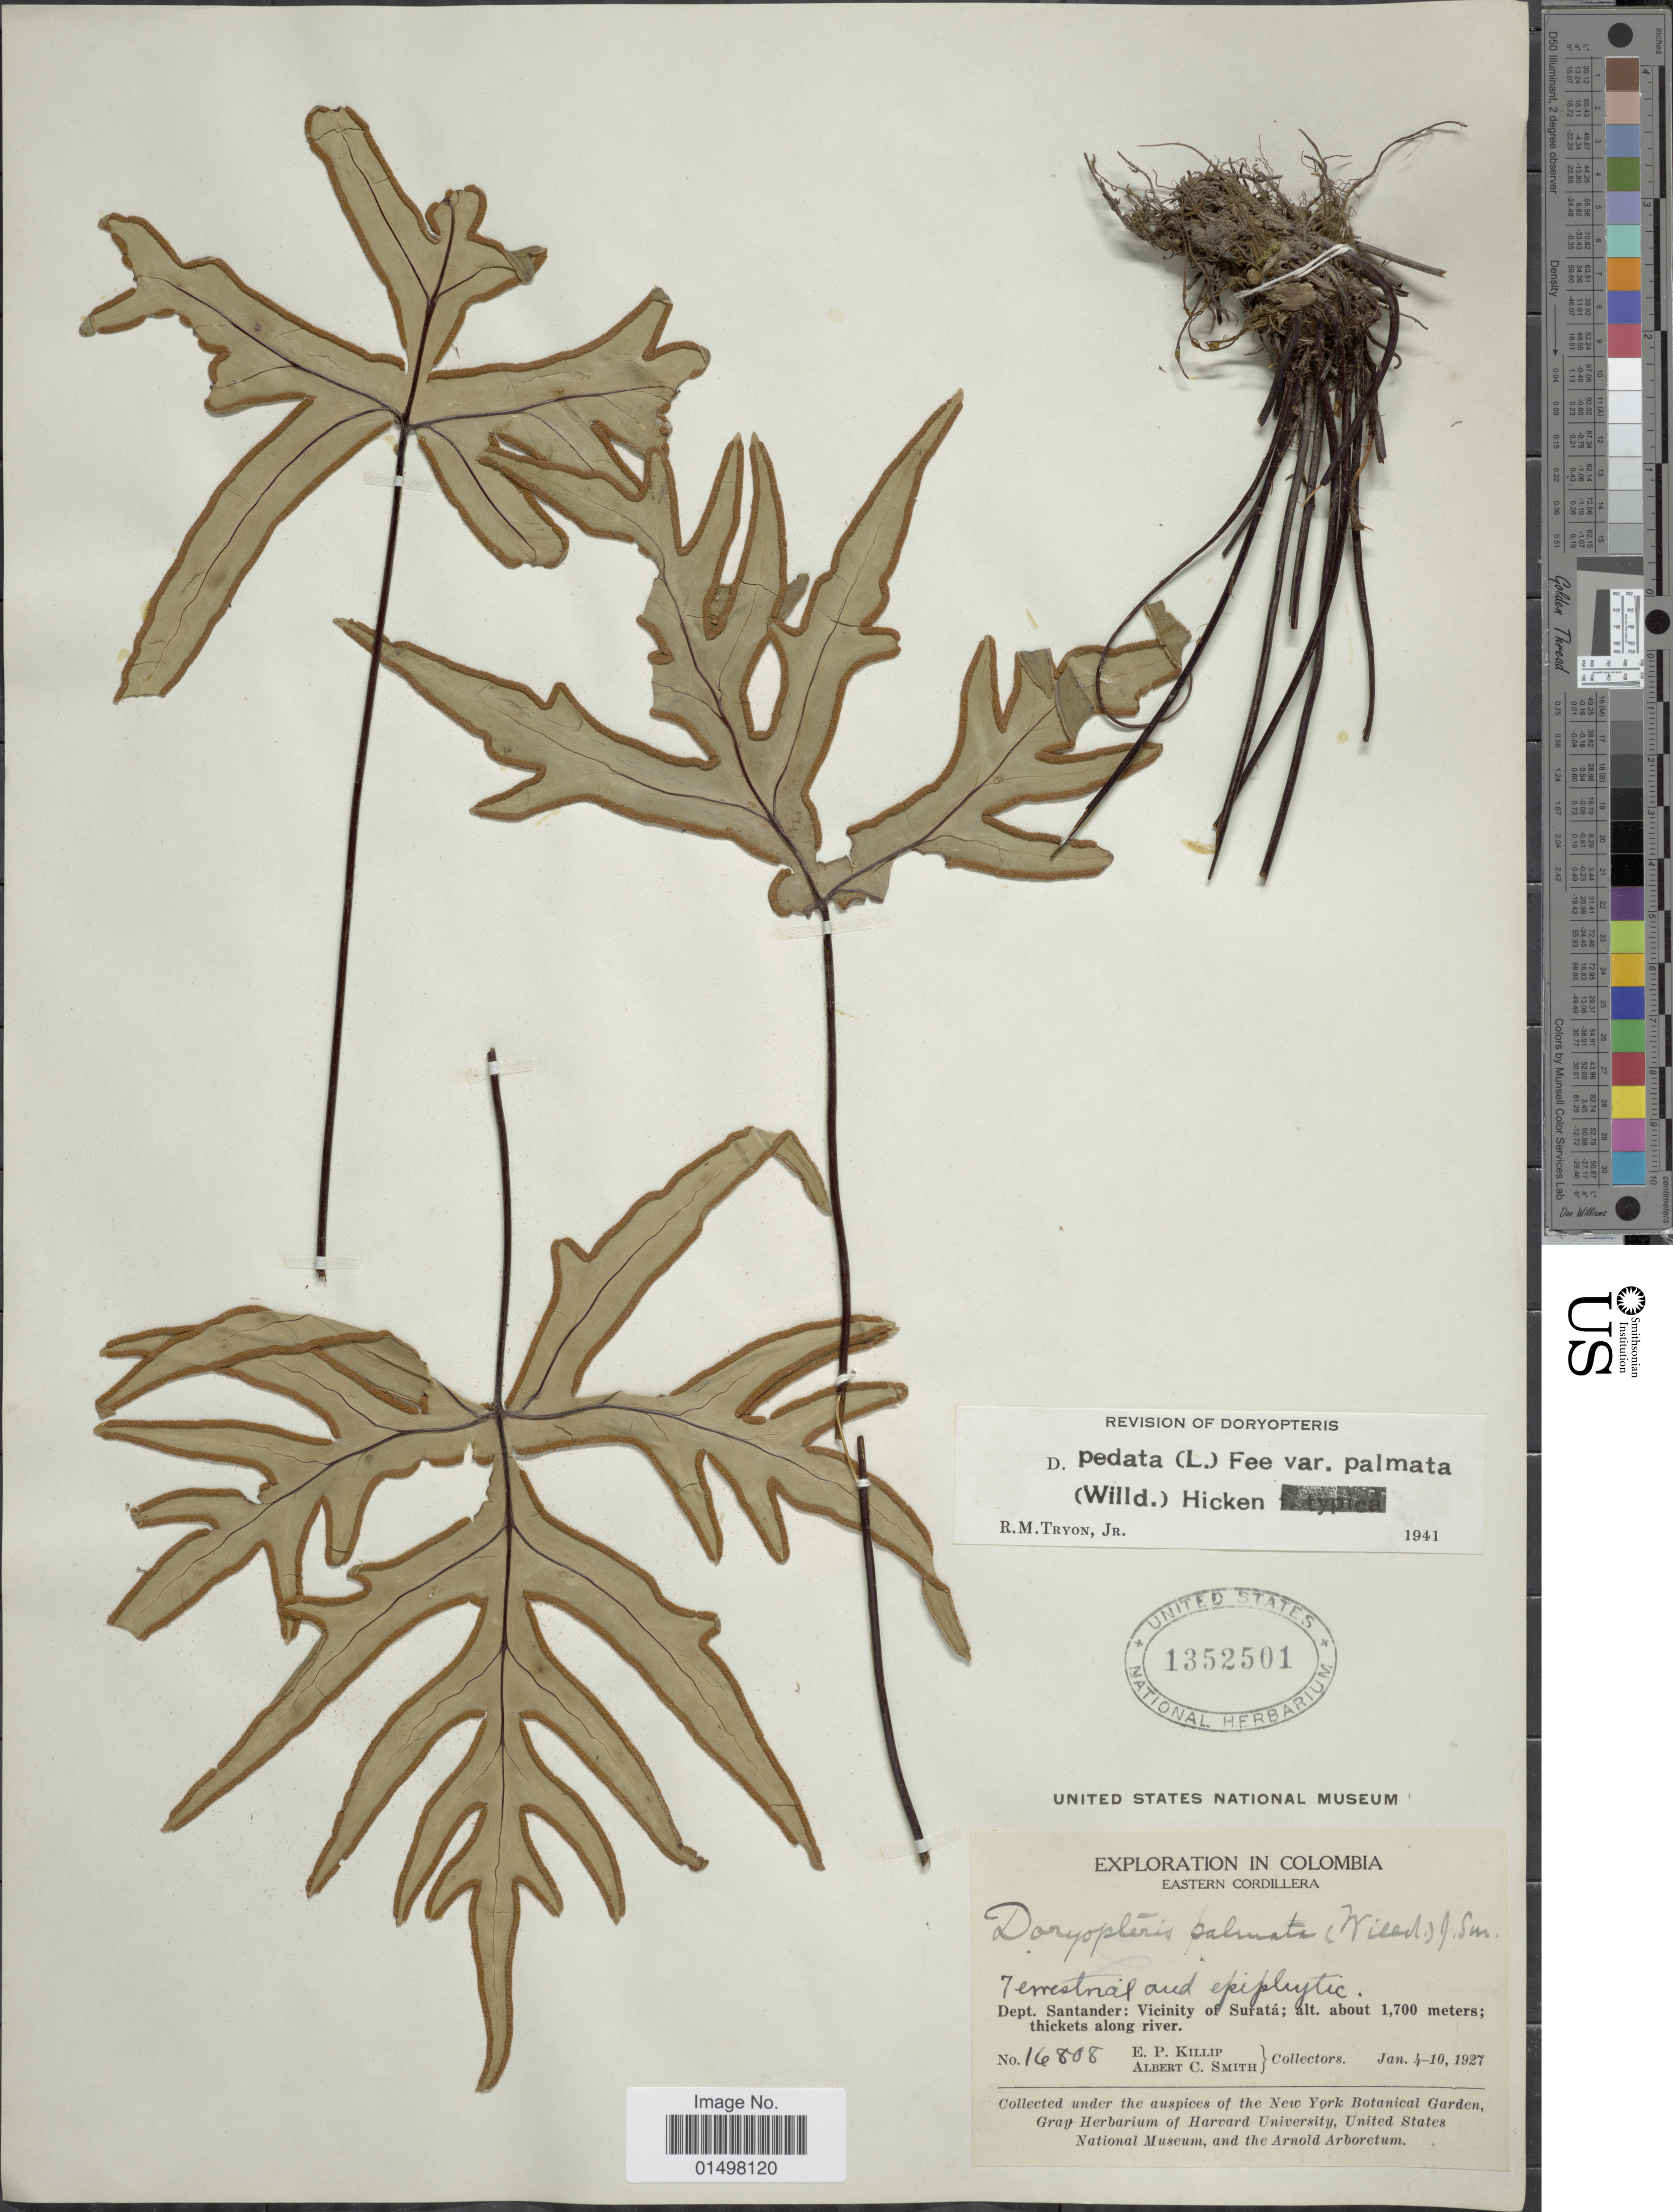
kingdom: Plantae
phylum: Tracheophyta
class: Polypodiopsida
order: Polypodiales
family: Pteridaceae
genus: Doryopteris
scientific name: Doryopteris pedata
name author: (L.) Fée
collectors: E. P. Killip & A. C. Smith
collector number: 16808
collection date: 1927-01-04/1927-01-10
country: Colombia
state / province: Santander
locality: Dept. Santander: Vicinity of Surata.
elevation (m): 1700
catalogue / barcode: US 1352501